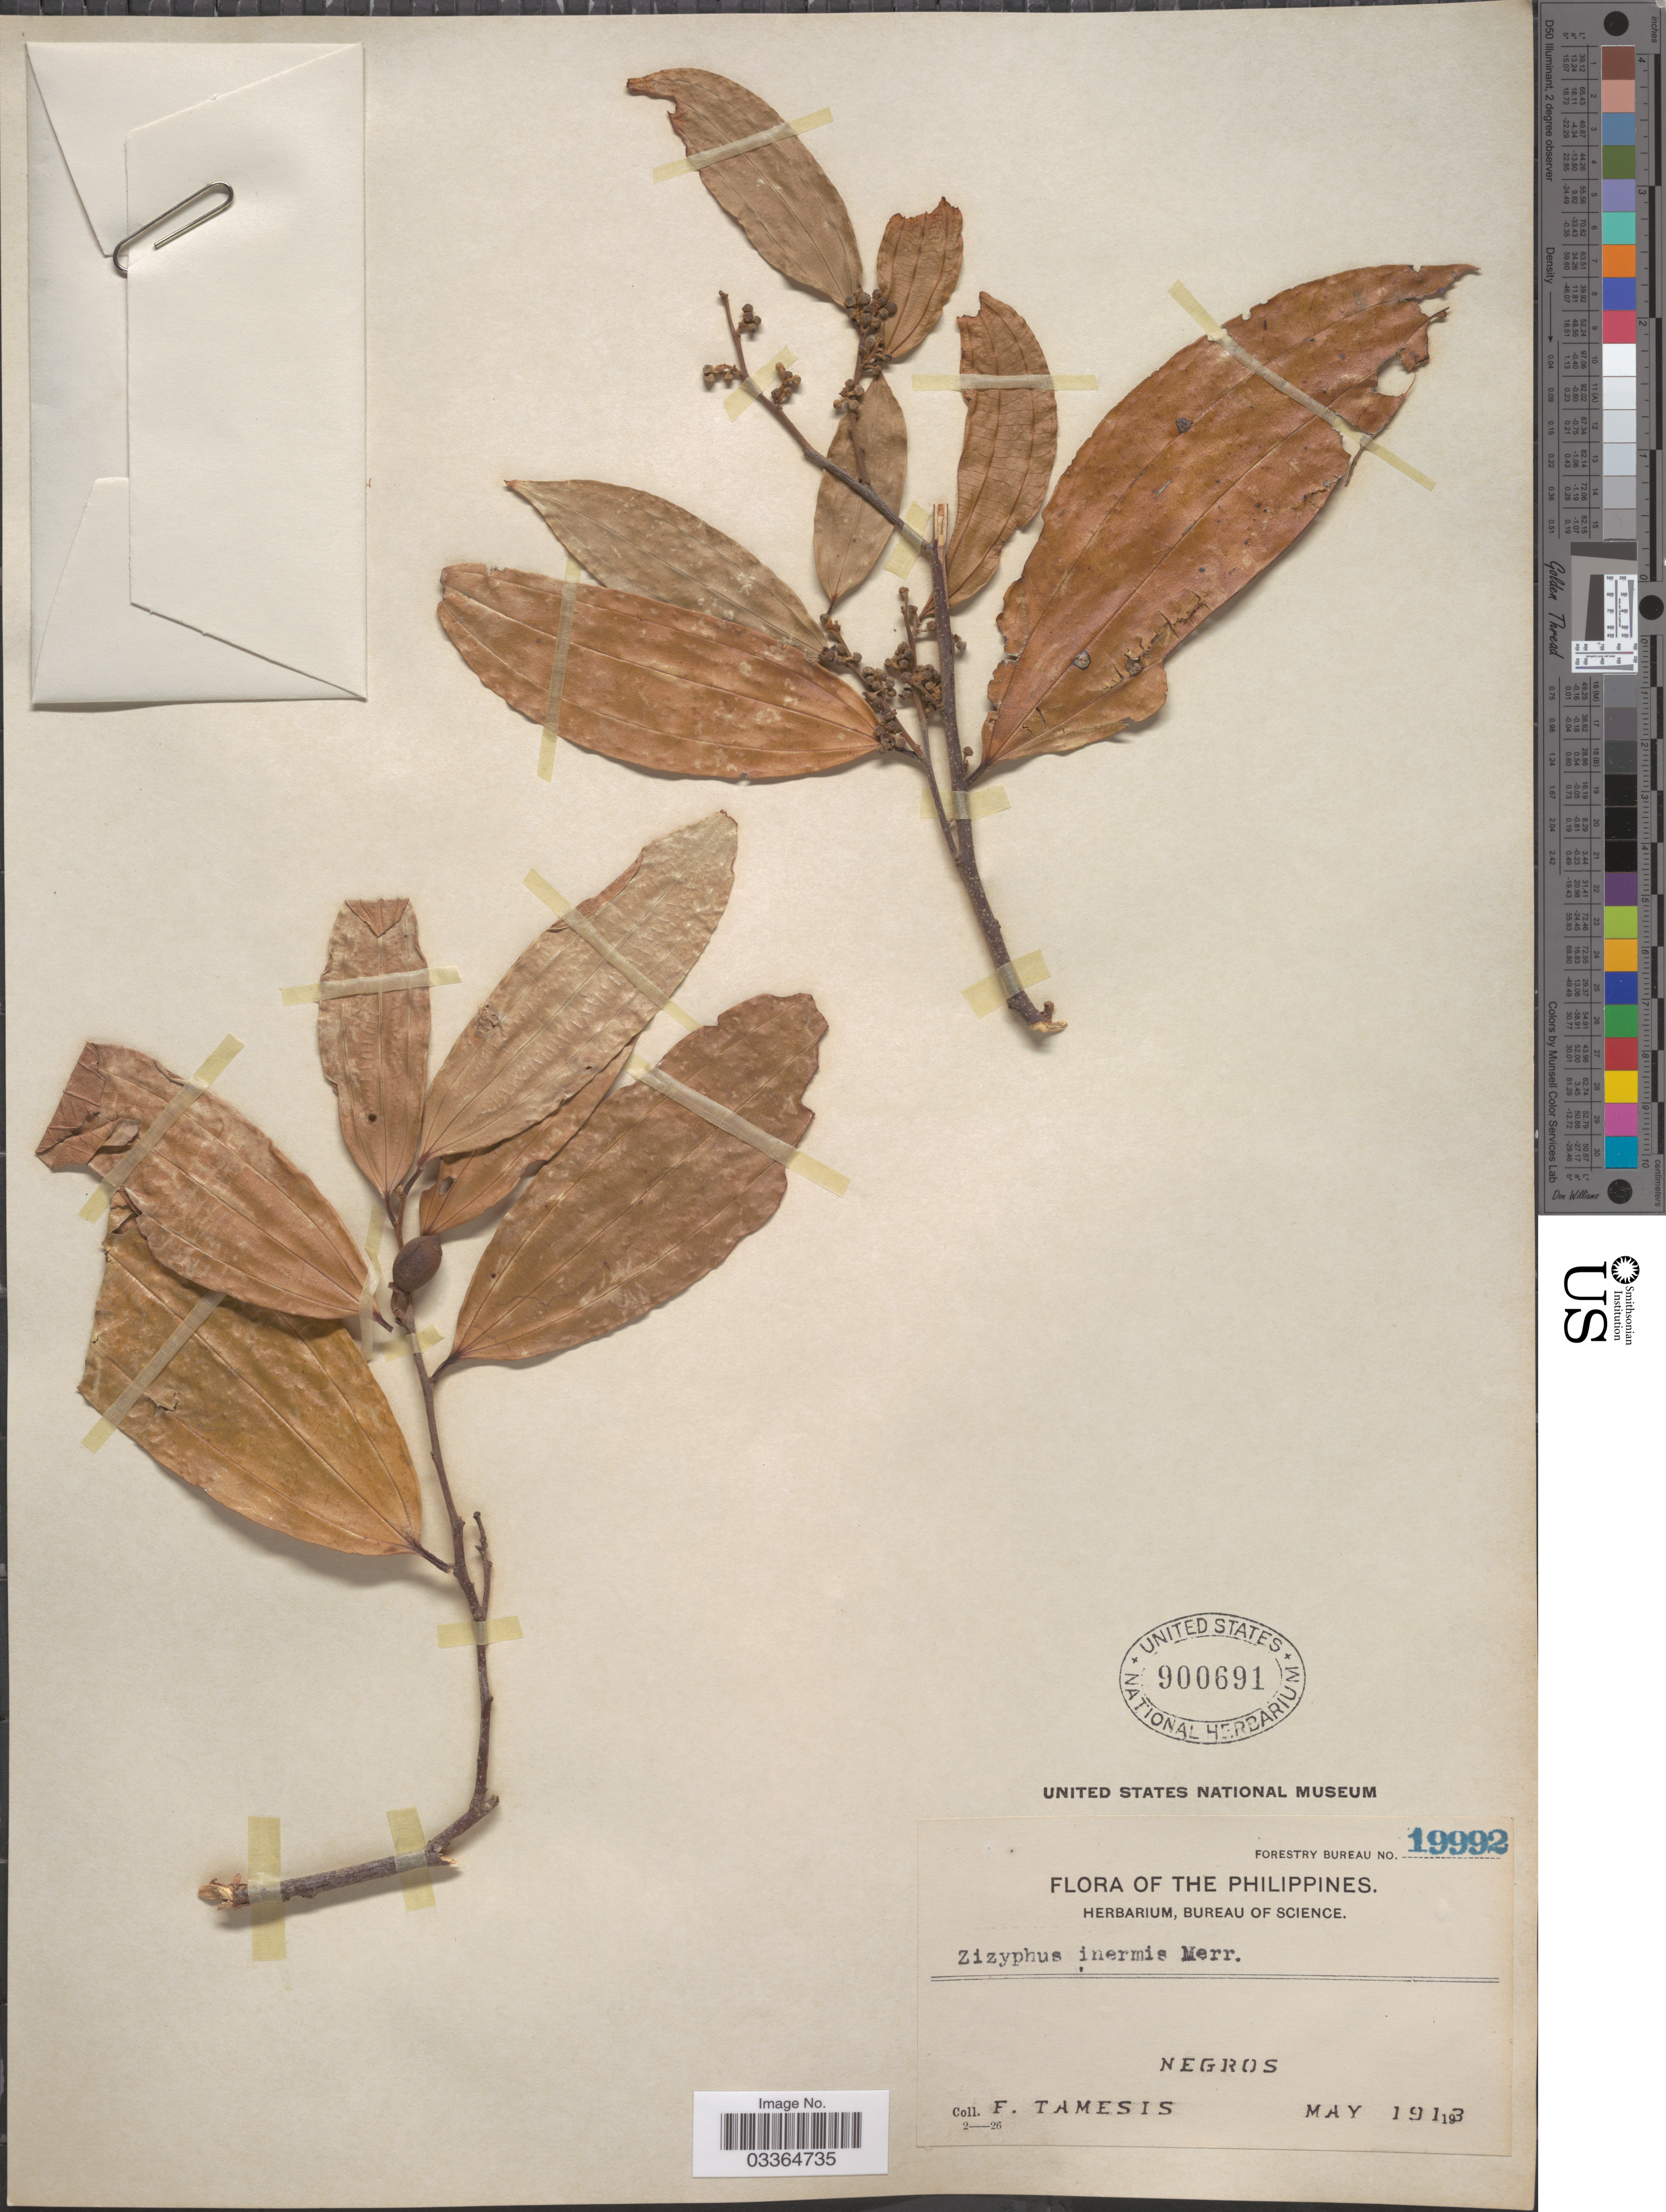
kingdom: Plantae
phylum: Tracheophyta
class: Magnoliopsida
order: Rosales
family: Rhamnaceae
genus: Ziziphus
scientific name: Ziziphus inermis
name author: Merr.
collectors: F. Tamesis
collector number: Forestry Bureau 19992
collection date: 1913-05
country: Philippines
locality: Negros.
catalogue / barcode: US 900691